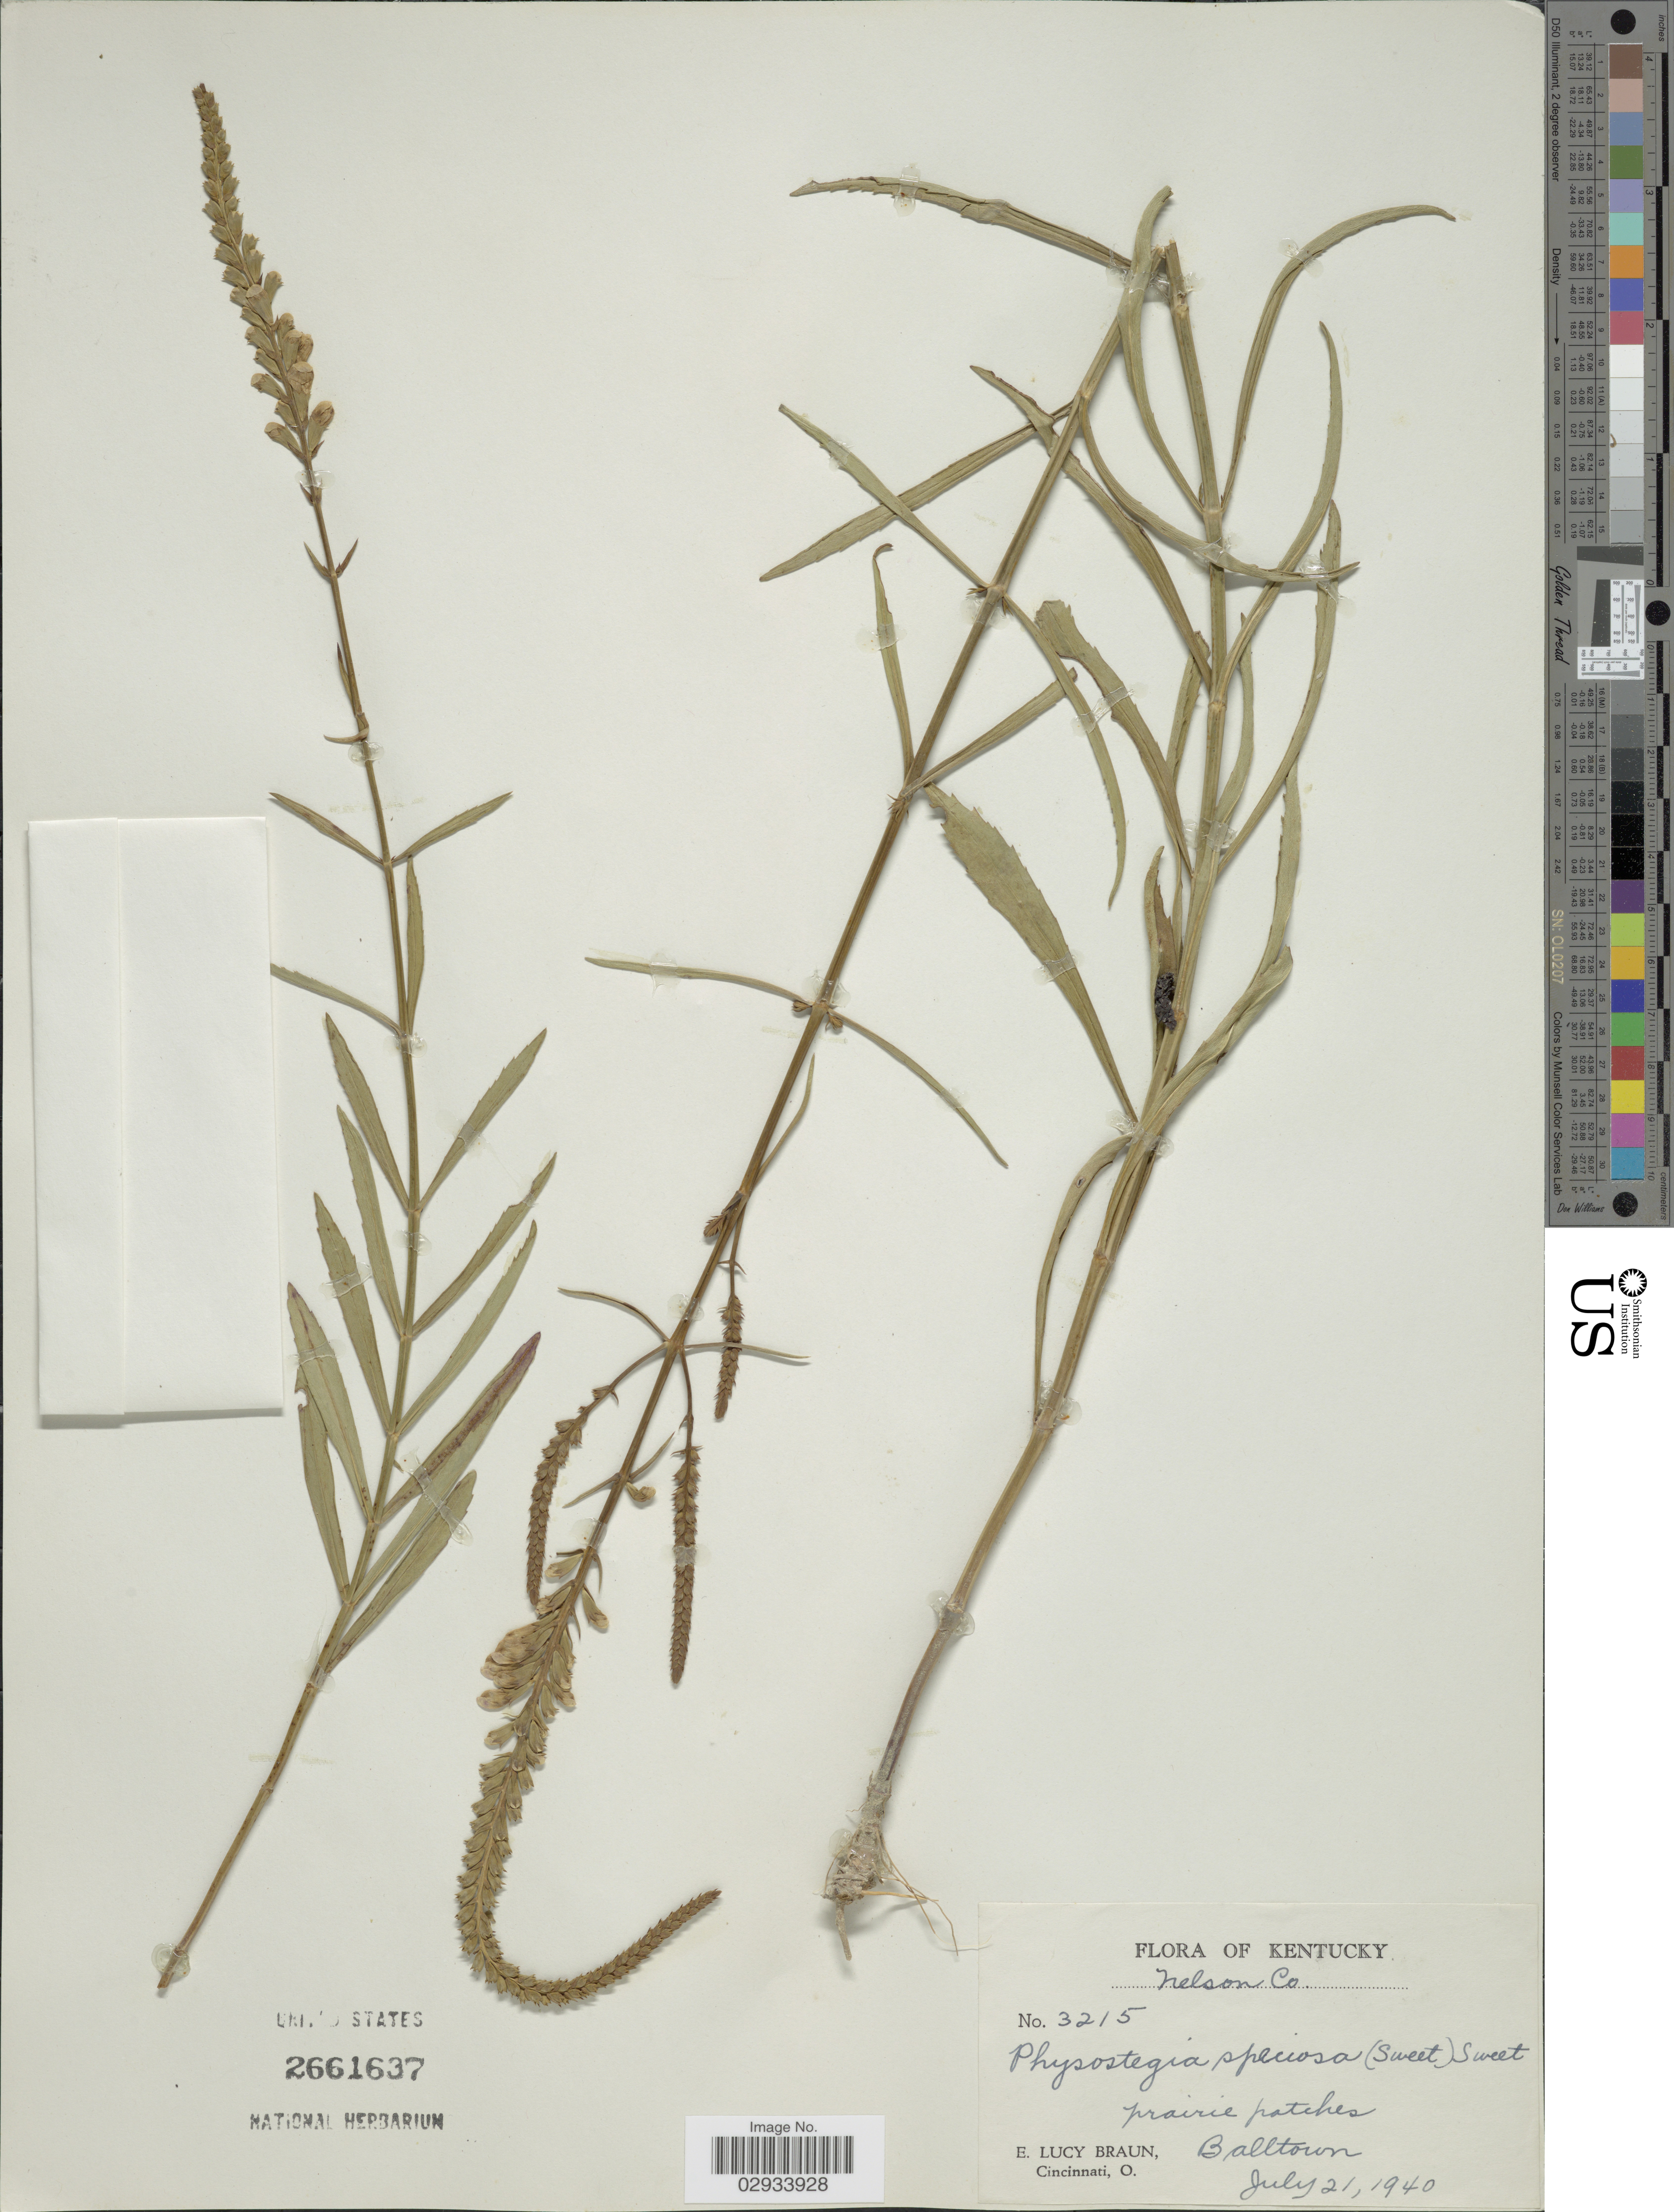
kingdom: Plantae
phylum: Tracheophyta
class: Magnoliopsida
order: Lamiales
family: Lamiaceae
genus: Physostegia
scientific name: Physostegia virginiana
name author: (L.) Benth.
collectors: E. L. Braun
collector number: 3215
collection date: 1940-07-21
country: United States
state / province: Kentucky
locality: Nelson Co., Balltown.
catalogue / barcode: US 2661637